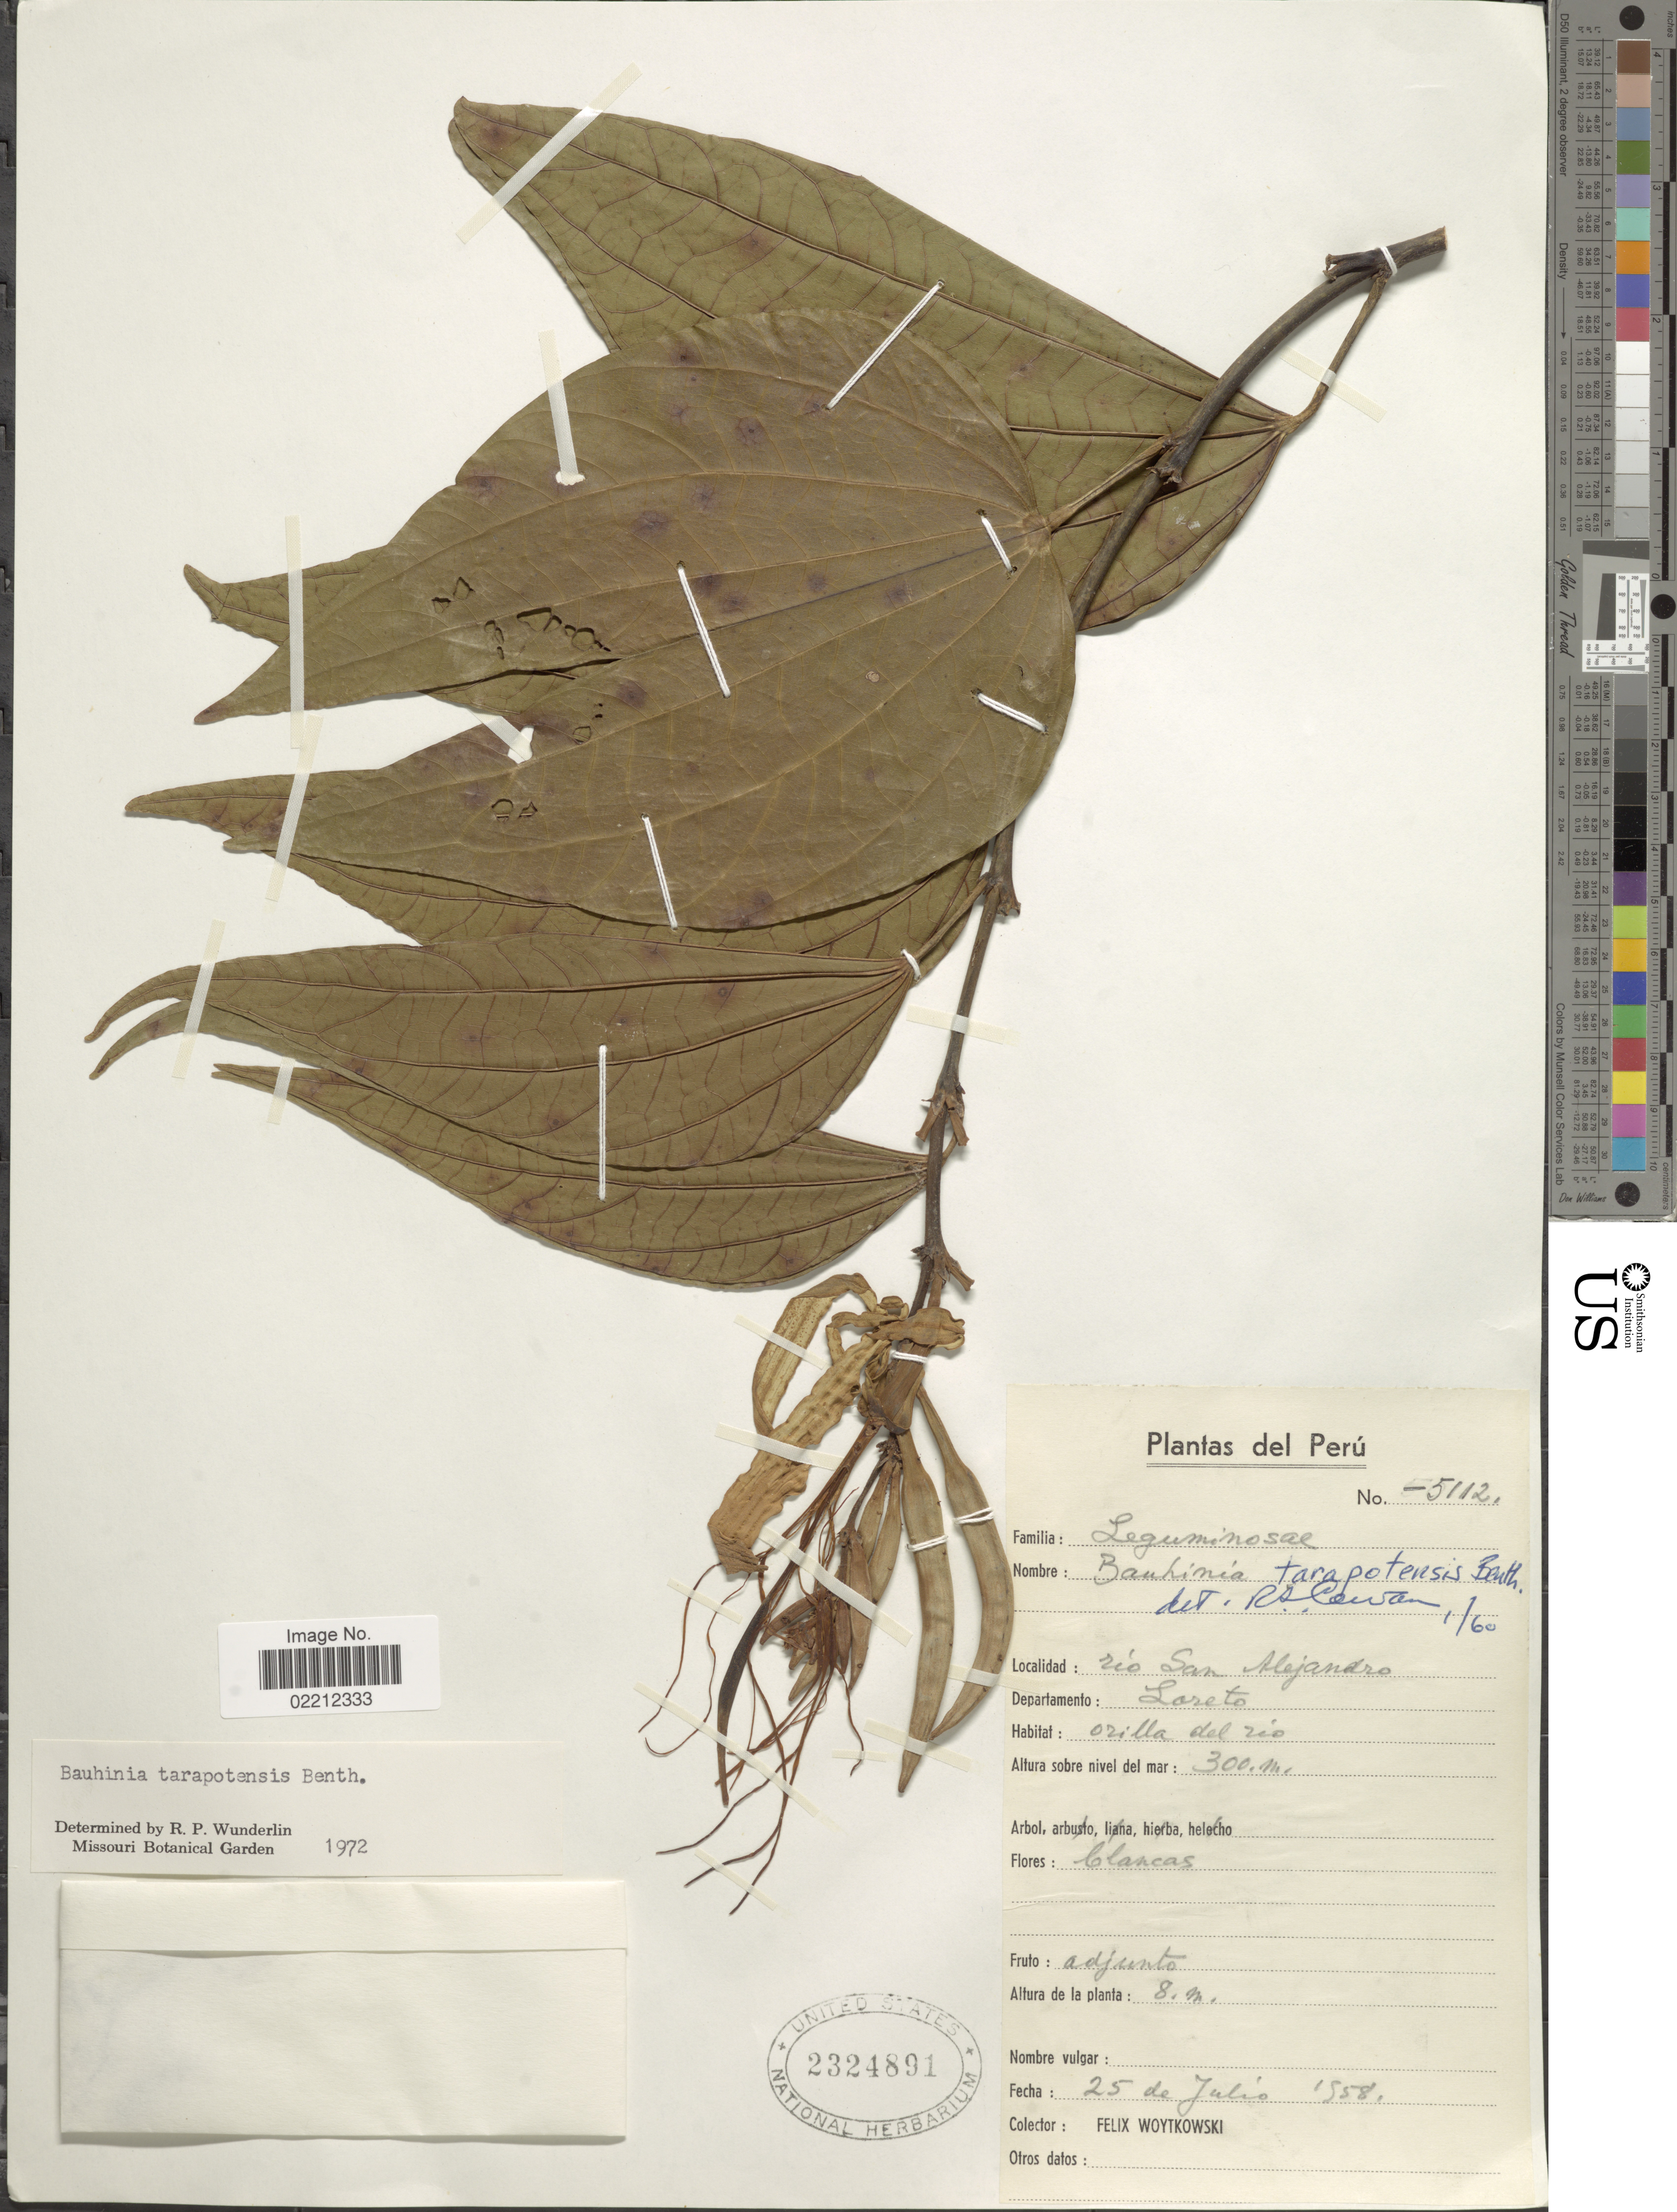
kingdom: Plantae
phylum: Tracheophyta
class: Magnoliopsida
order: Fabales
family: Fabaceae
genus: Bauhinia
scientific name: Bauhinia tarapotensis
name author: Benth.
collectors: F. Woytkowski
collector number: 5112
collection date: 1958-07-25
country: Peru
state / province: Loreto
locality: Rio San Alejandro.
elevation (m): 300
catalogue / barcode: US 2324891